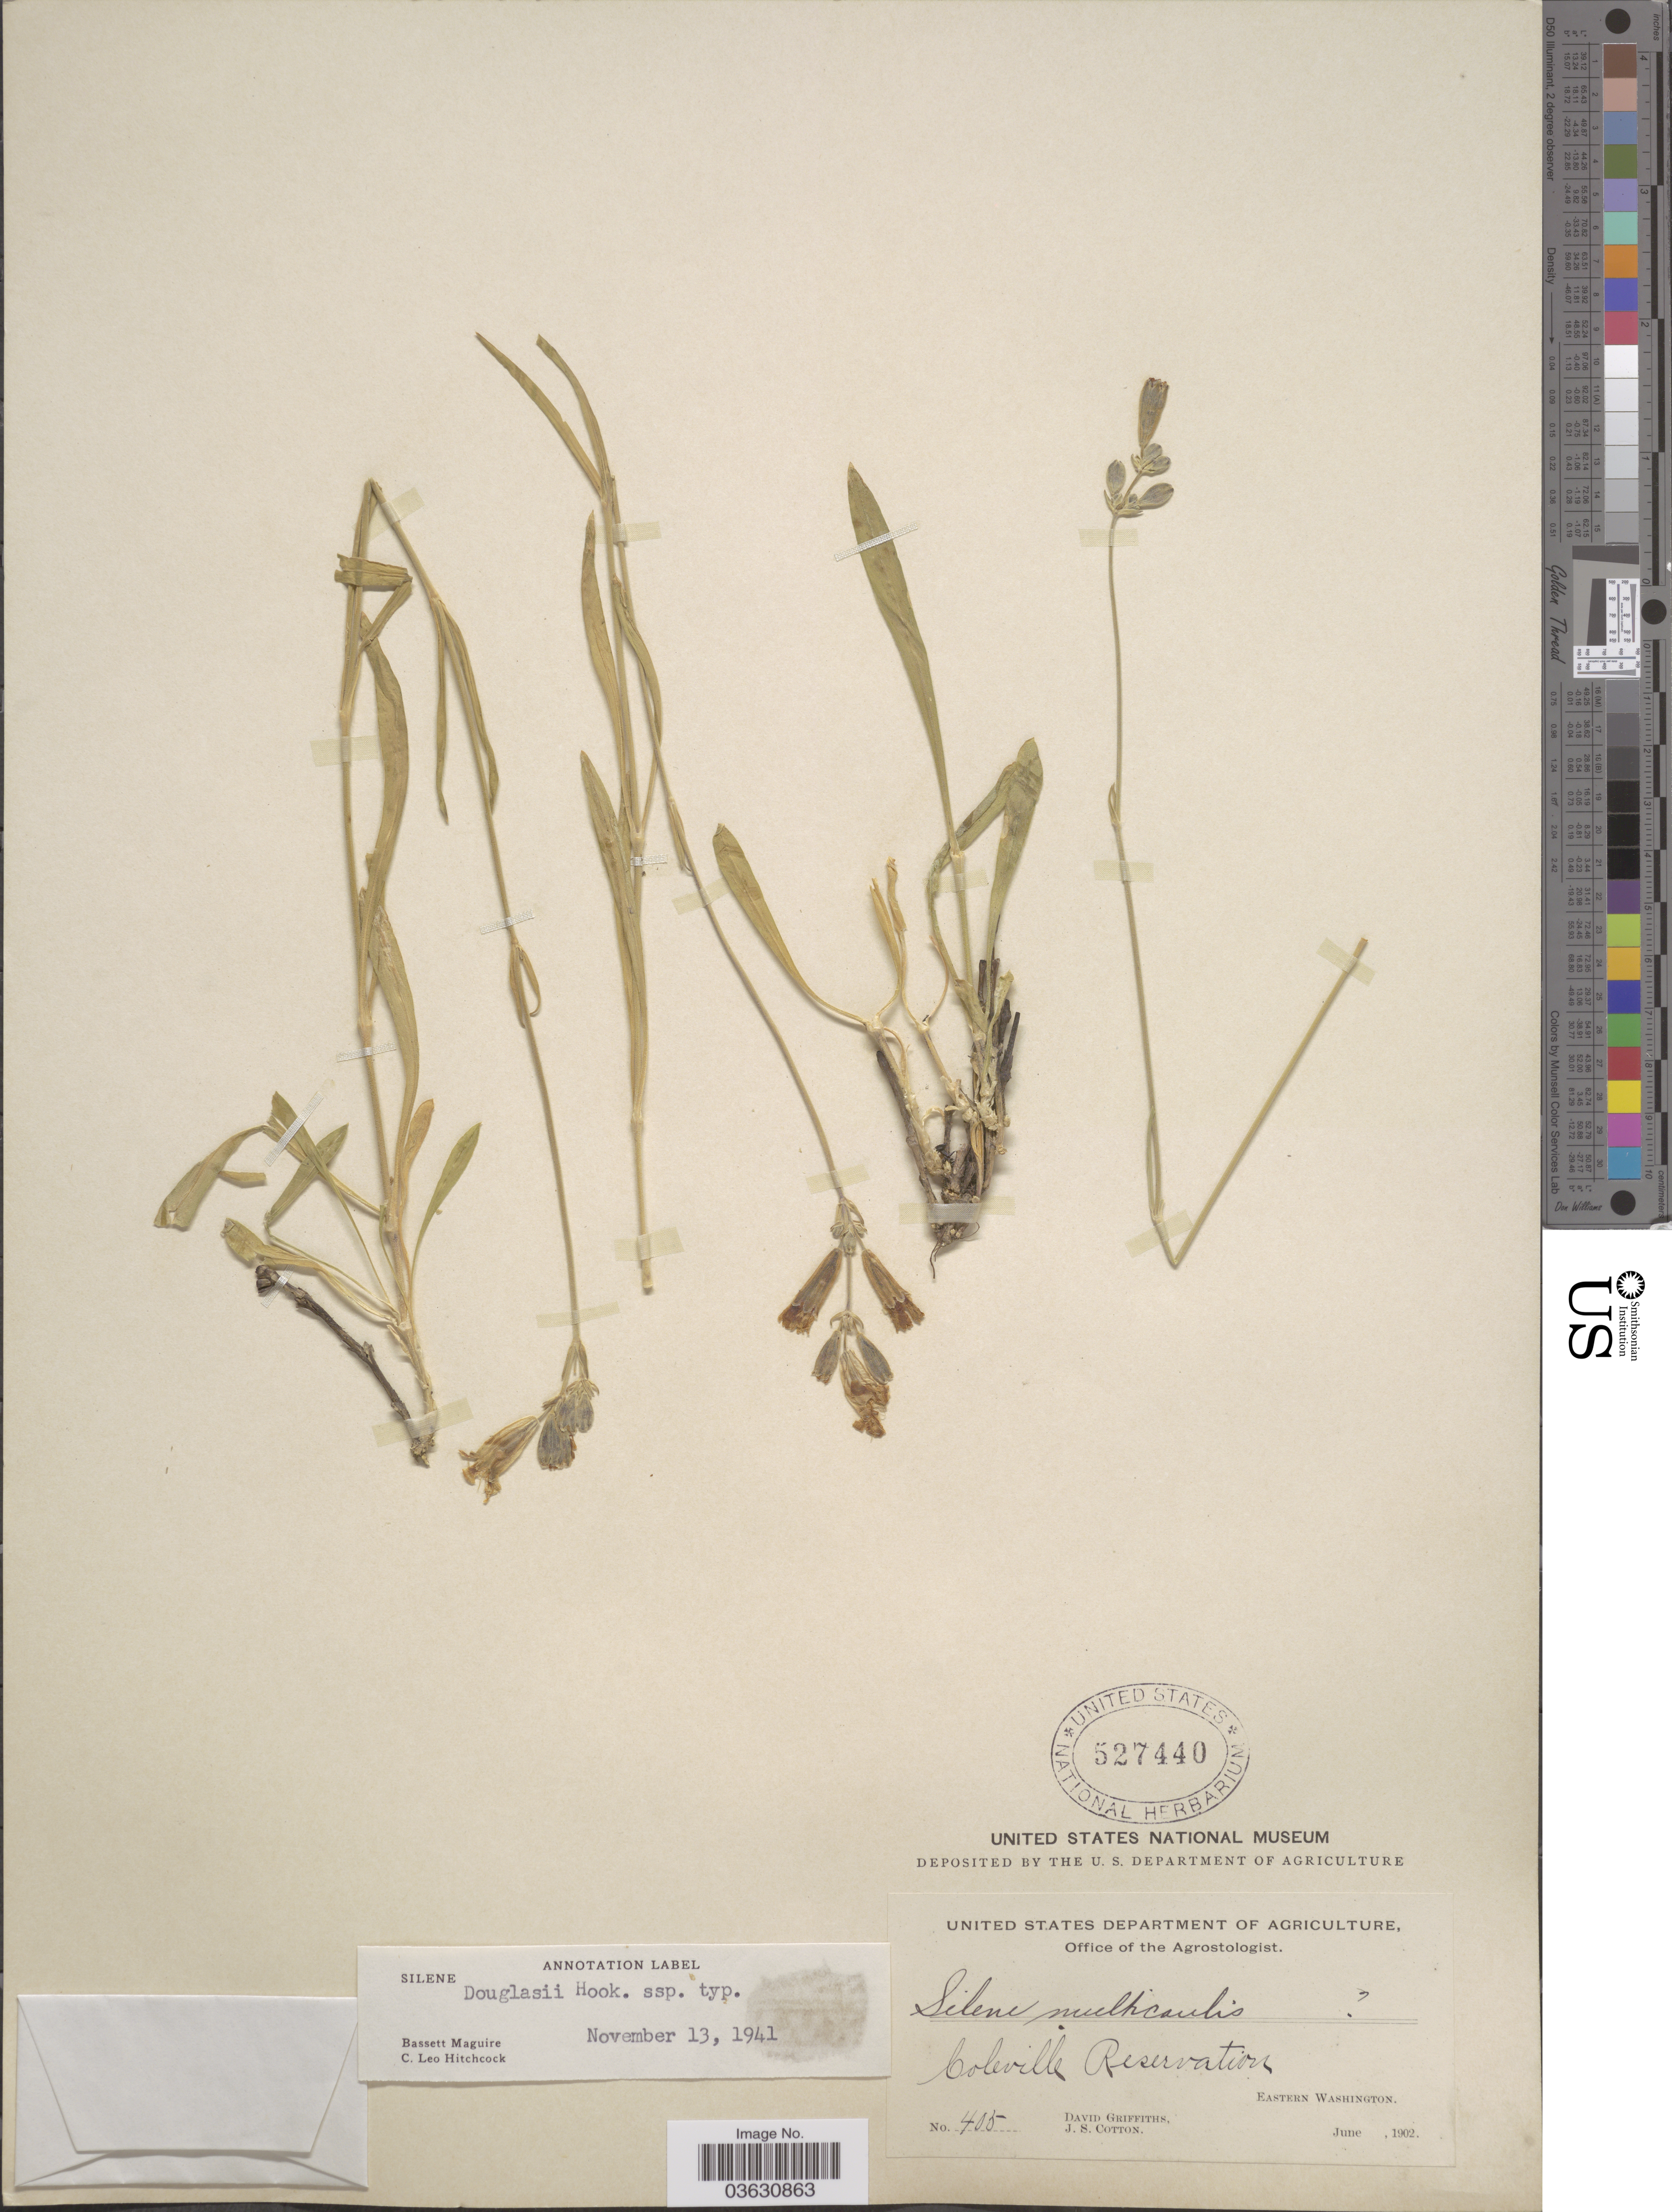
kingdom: Plantae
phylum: Tracheophyta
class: Magnoliopsida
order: Caryophyllales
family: Caryophyllaceae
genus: Silene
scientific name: Silene douglasii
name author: Hook.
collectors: D. Griffiths & J. S. Cotton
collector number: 405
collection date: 1902-06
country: United States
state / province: Washington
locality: Coleville Reservation. Eastern Washington.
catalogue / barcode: US 527440